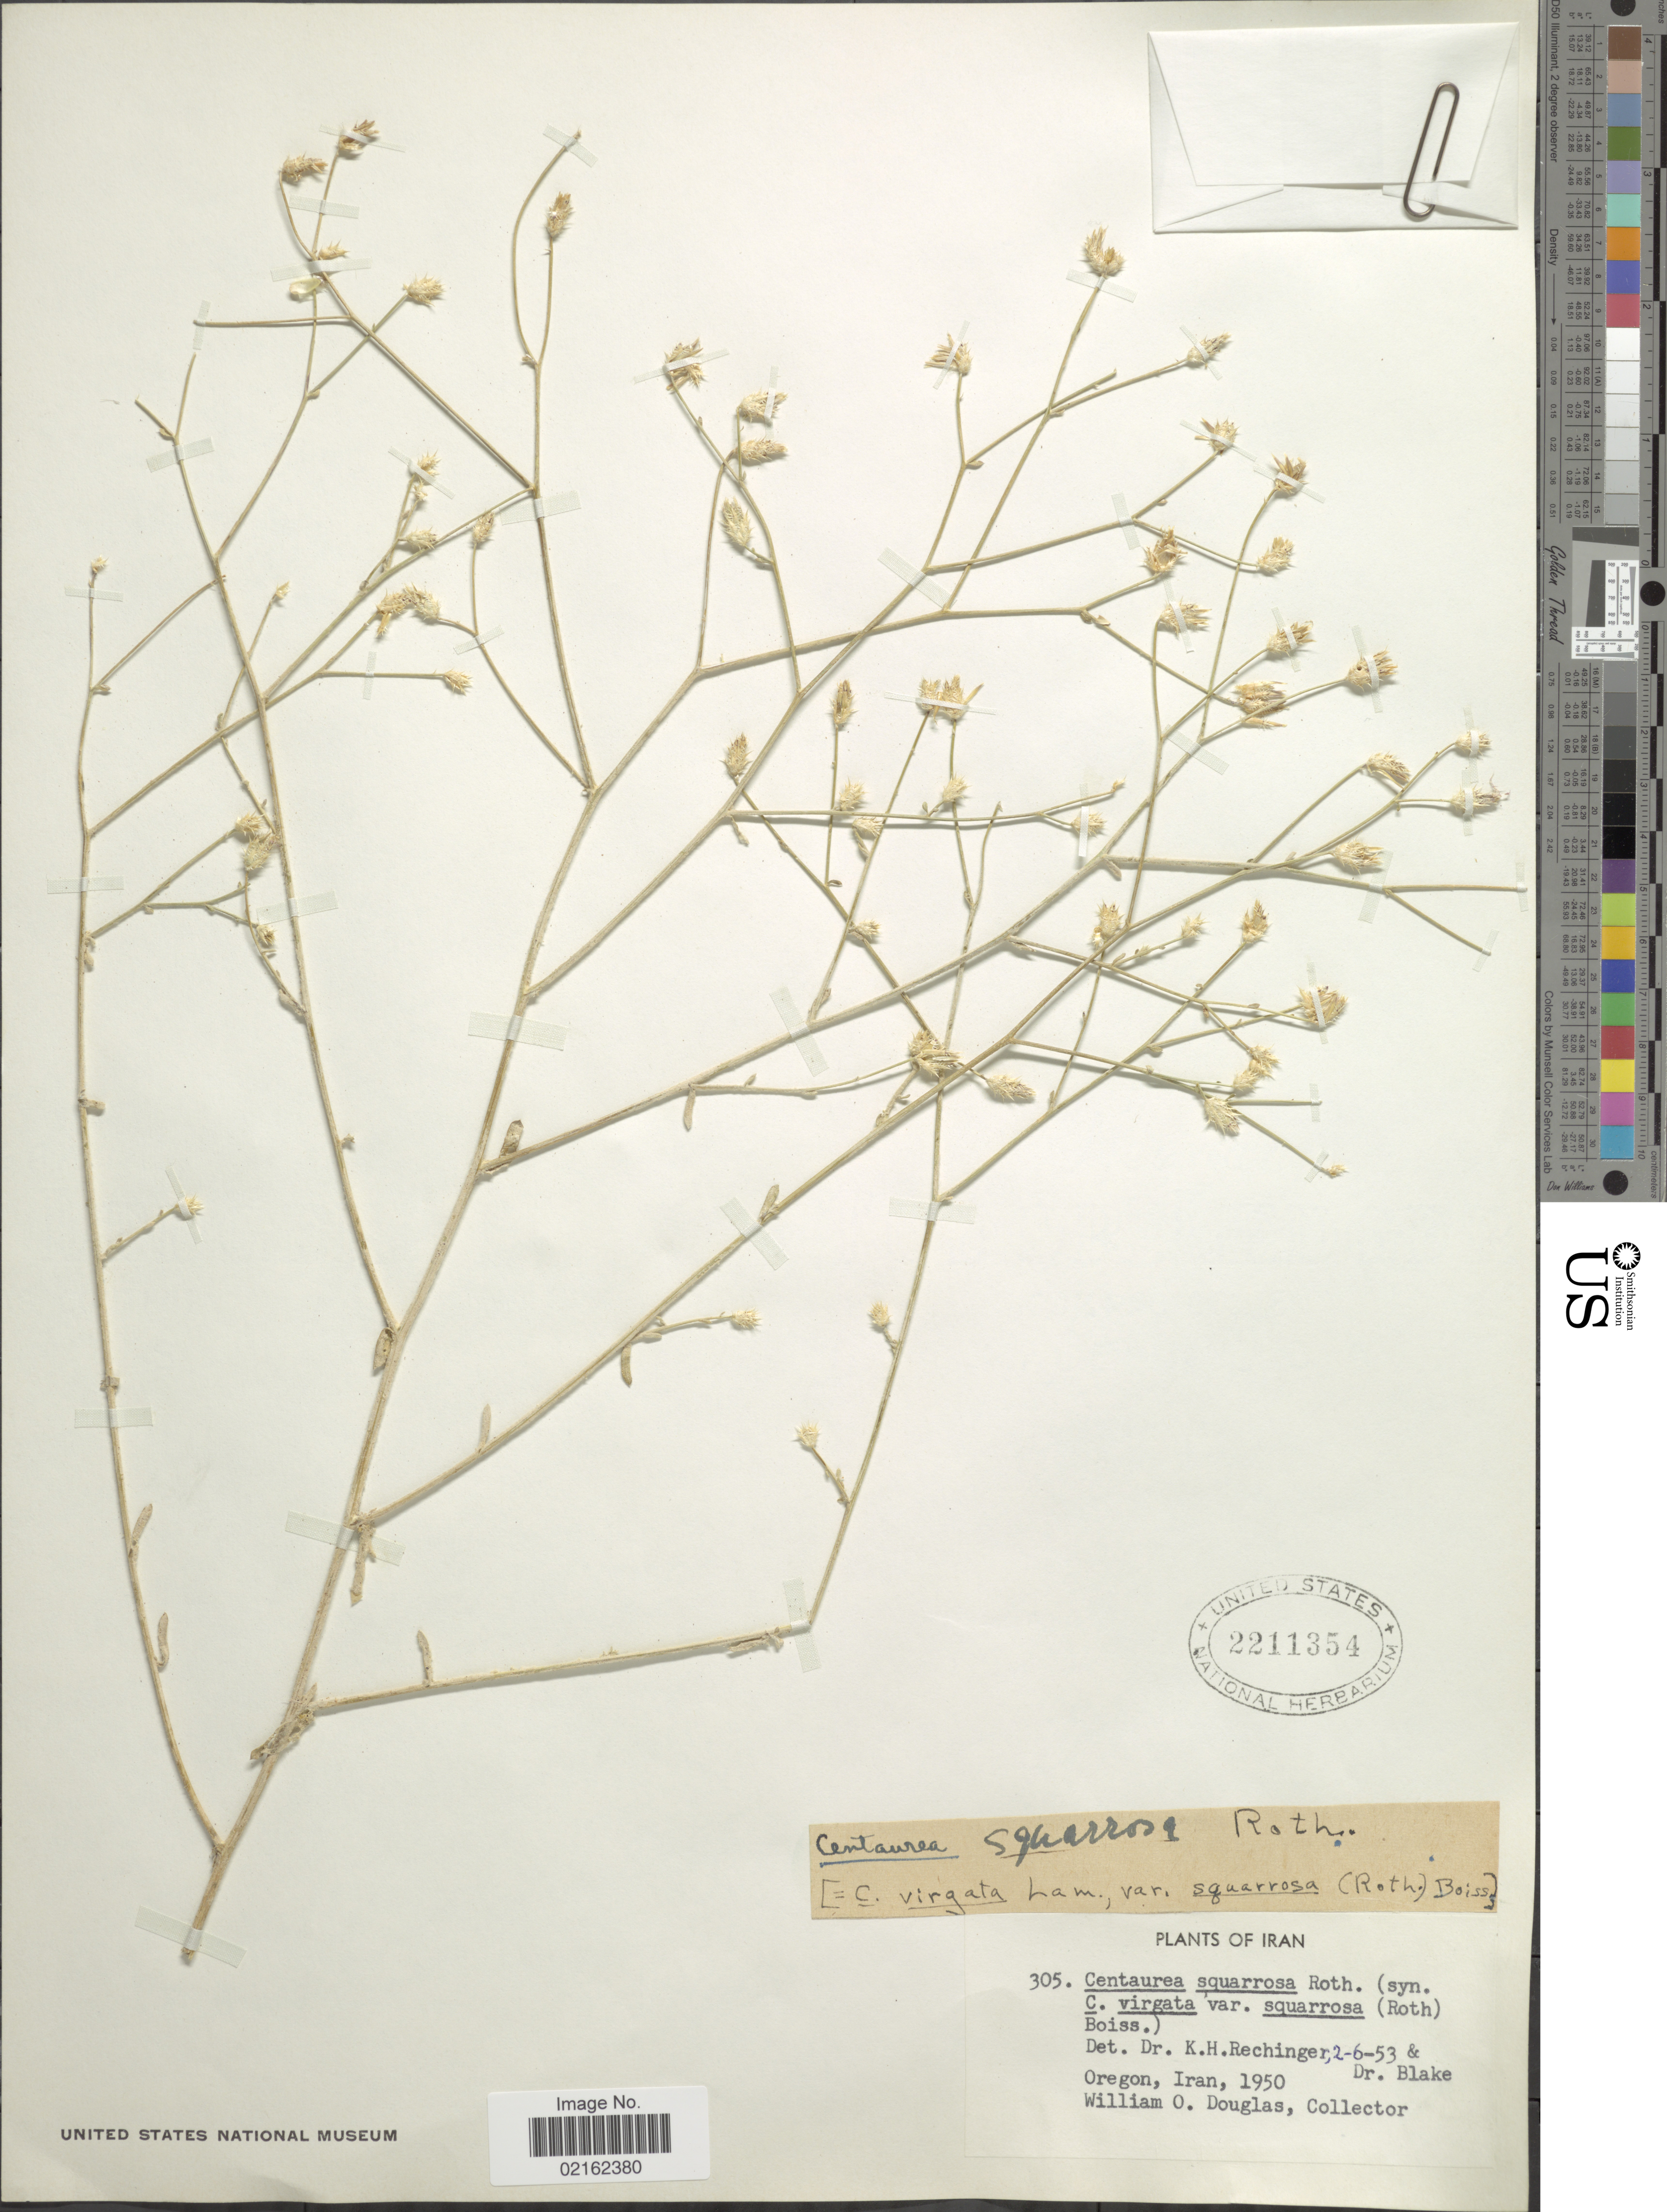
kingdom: Plantae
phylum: Tracheophyta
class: Magnoliopsida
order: Asterales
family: Asteraceae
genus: Centaurea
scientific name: Centaurea virgata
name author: Lam.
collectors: W. Douglas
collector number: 305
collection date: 1950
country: Iran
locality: Oregon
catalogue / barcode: US 2211354